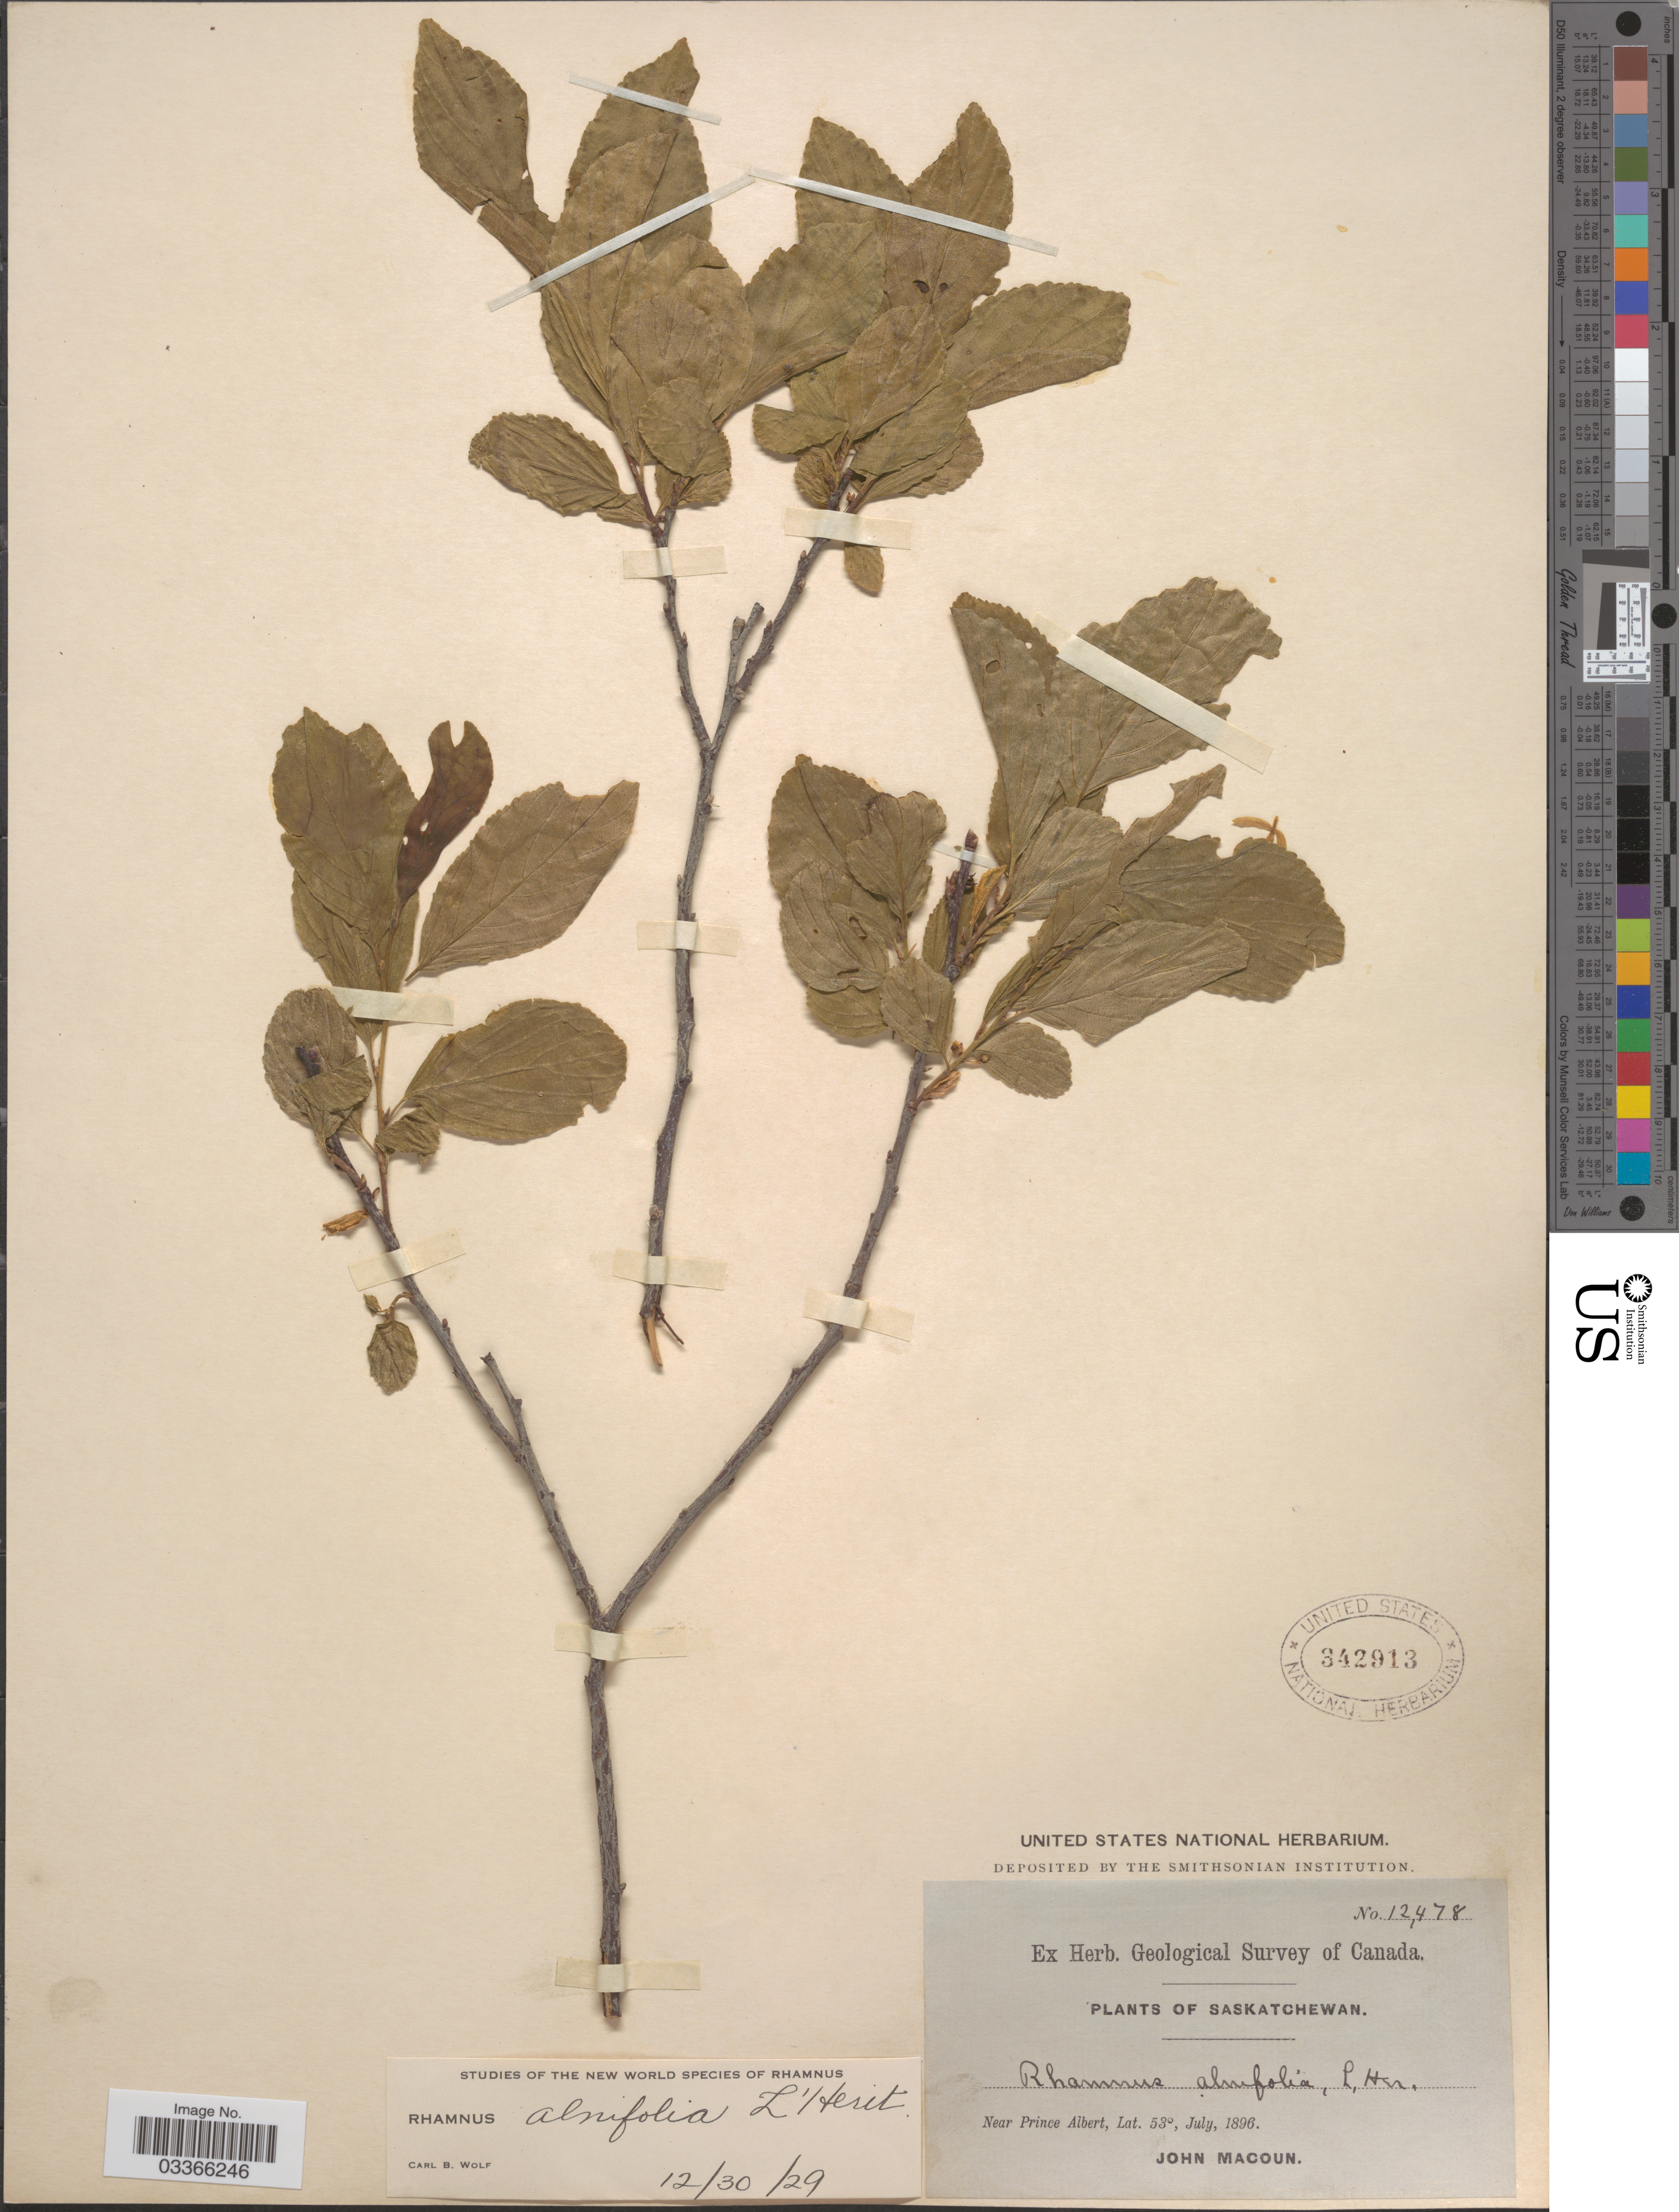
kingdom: Plantae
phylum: Tracheophyta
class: Magnoliopsida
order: Rosales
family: Rhamnaceae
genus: Rhamnus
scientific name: Rhamnus alnifolia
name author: L'Hér.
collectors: J. Macoun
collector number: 12478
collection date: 1896-07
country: Canada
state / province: Saskatchewan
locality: Near Prince Albert.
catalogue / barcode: US 342913